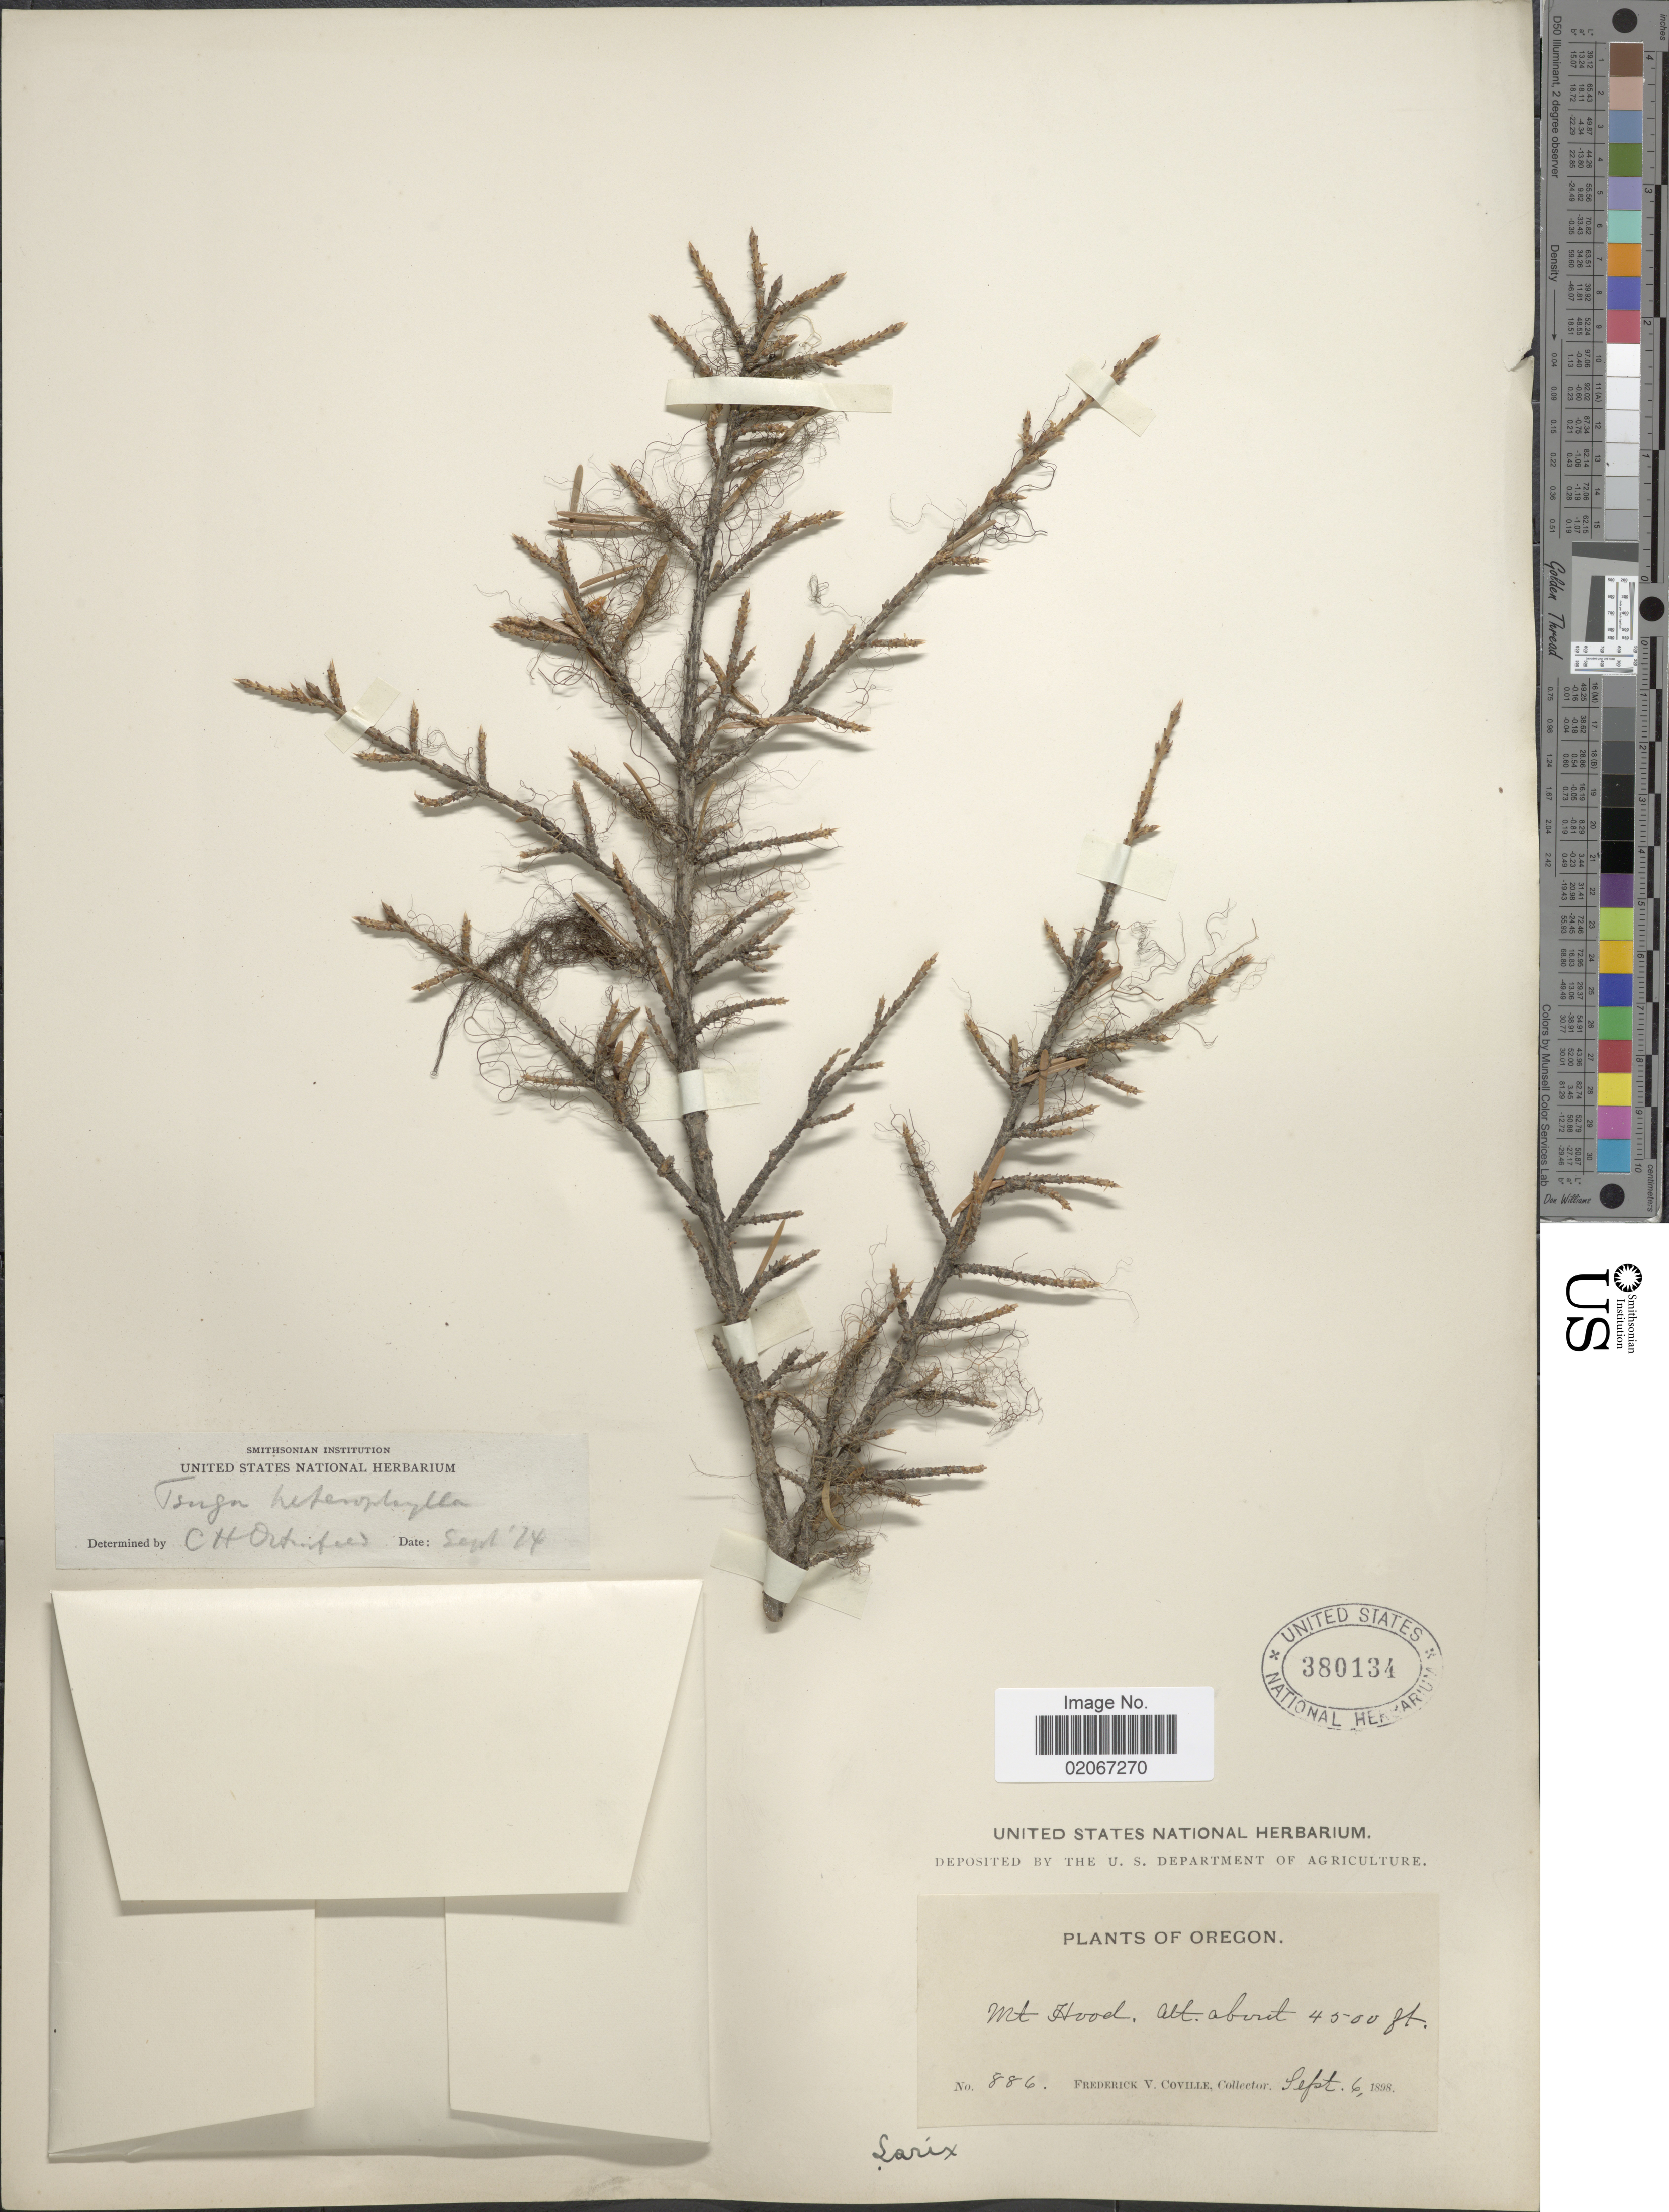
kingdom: Plantae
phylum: Tracheophyta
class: Pinopsida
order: Pinales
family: Pinaceae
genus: Tsuga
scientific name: Tsuga heterophylla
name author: (Raf.) Sarg.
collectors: F. V. Coville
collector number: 886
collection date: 1898-09-06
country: United States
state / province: Oregon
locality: Mt. Hood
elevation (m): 1372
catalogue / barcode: US 380134